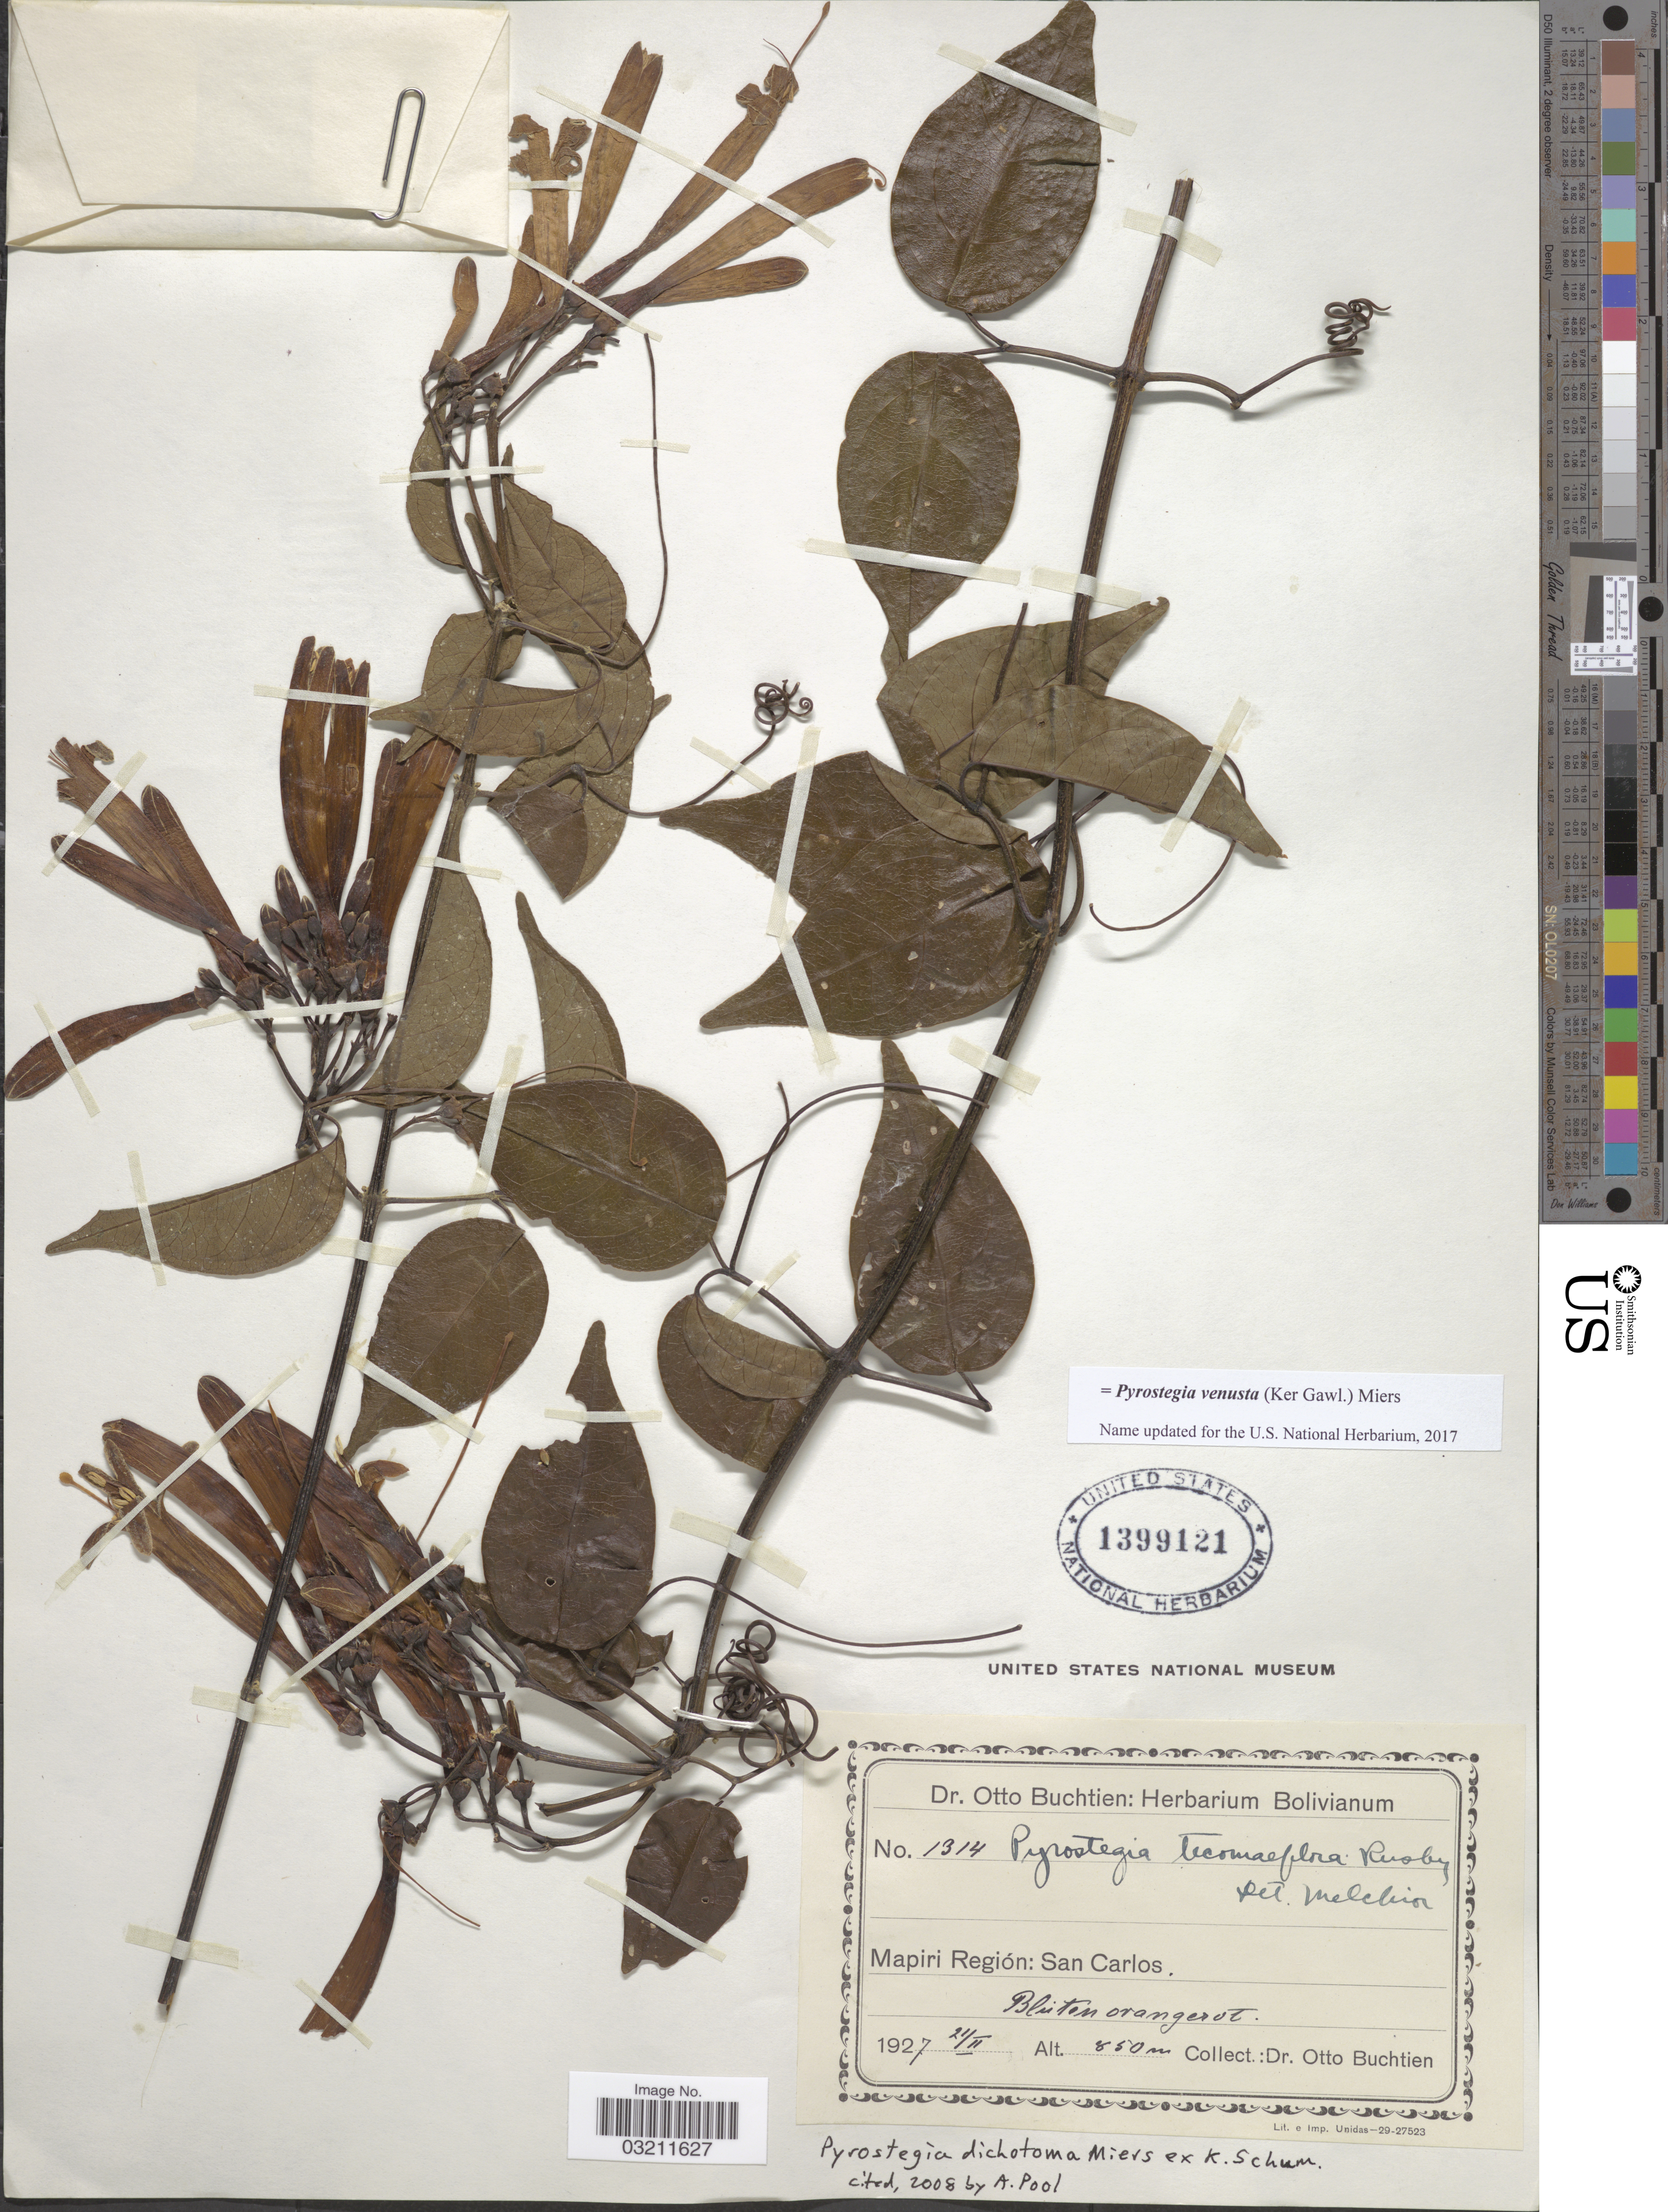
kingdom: Plantae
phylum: Tracheophyta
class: Magnoliopsida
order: Lamiales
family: Bignoniaceae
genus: Pyrostegia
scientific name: Pyrostegia venusta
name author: (Ker Gawl.) Miers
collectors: O. Buchtien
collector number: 1314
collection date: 1927-02-21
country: Bolivia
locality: Mapiri Región: San Carlos.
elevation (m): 850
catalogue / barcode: US 1399121